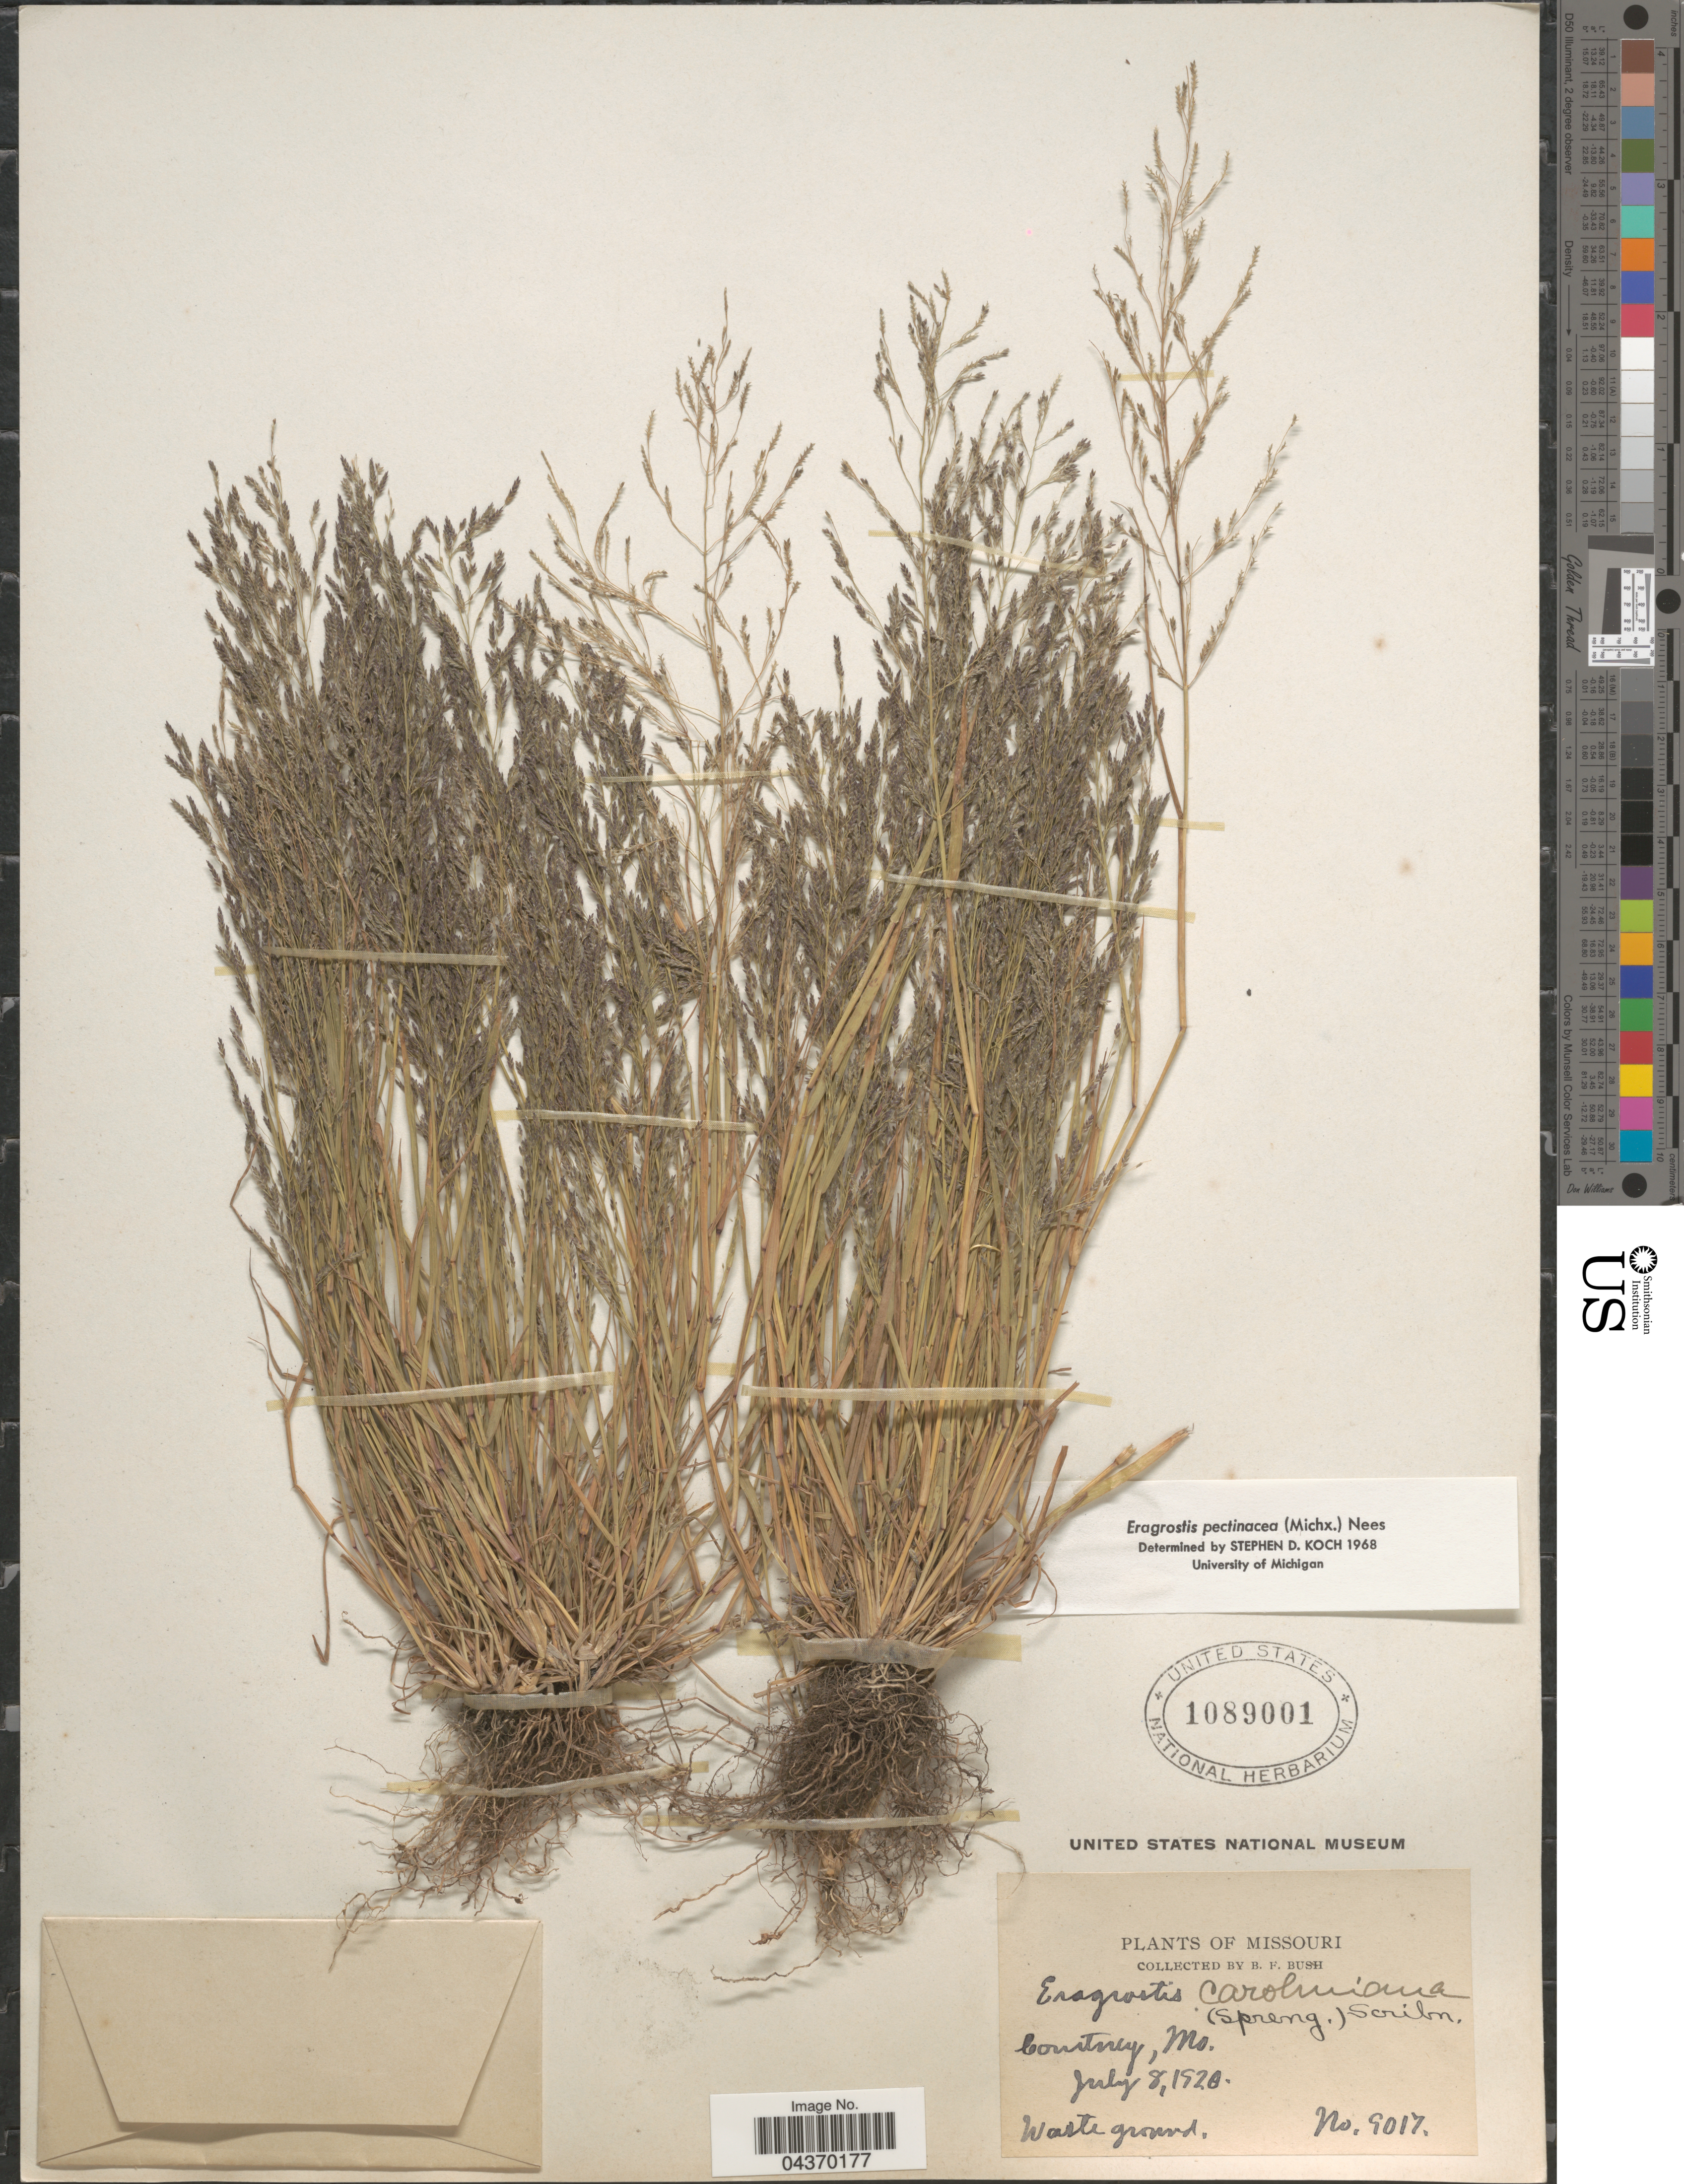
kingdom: Plantae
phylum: Tracheophyta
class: Liliopsida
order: Poales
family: Poaceae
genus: Eragrostis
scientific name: Eragrostis pectinacea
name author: (Michx.) Nees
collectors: B. F. Bush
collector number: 9017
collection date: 1920-07-08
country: United States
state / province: Missouri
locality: Courtney.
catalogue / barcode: US 1089001